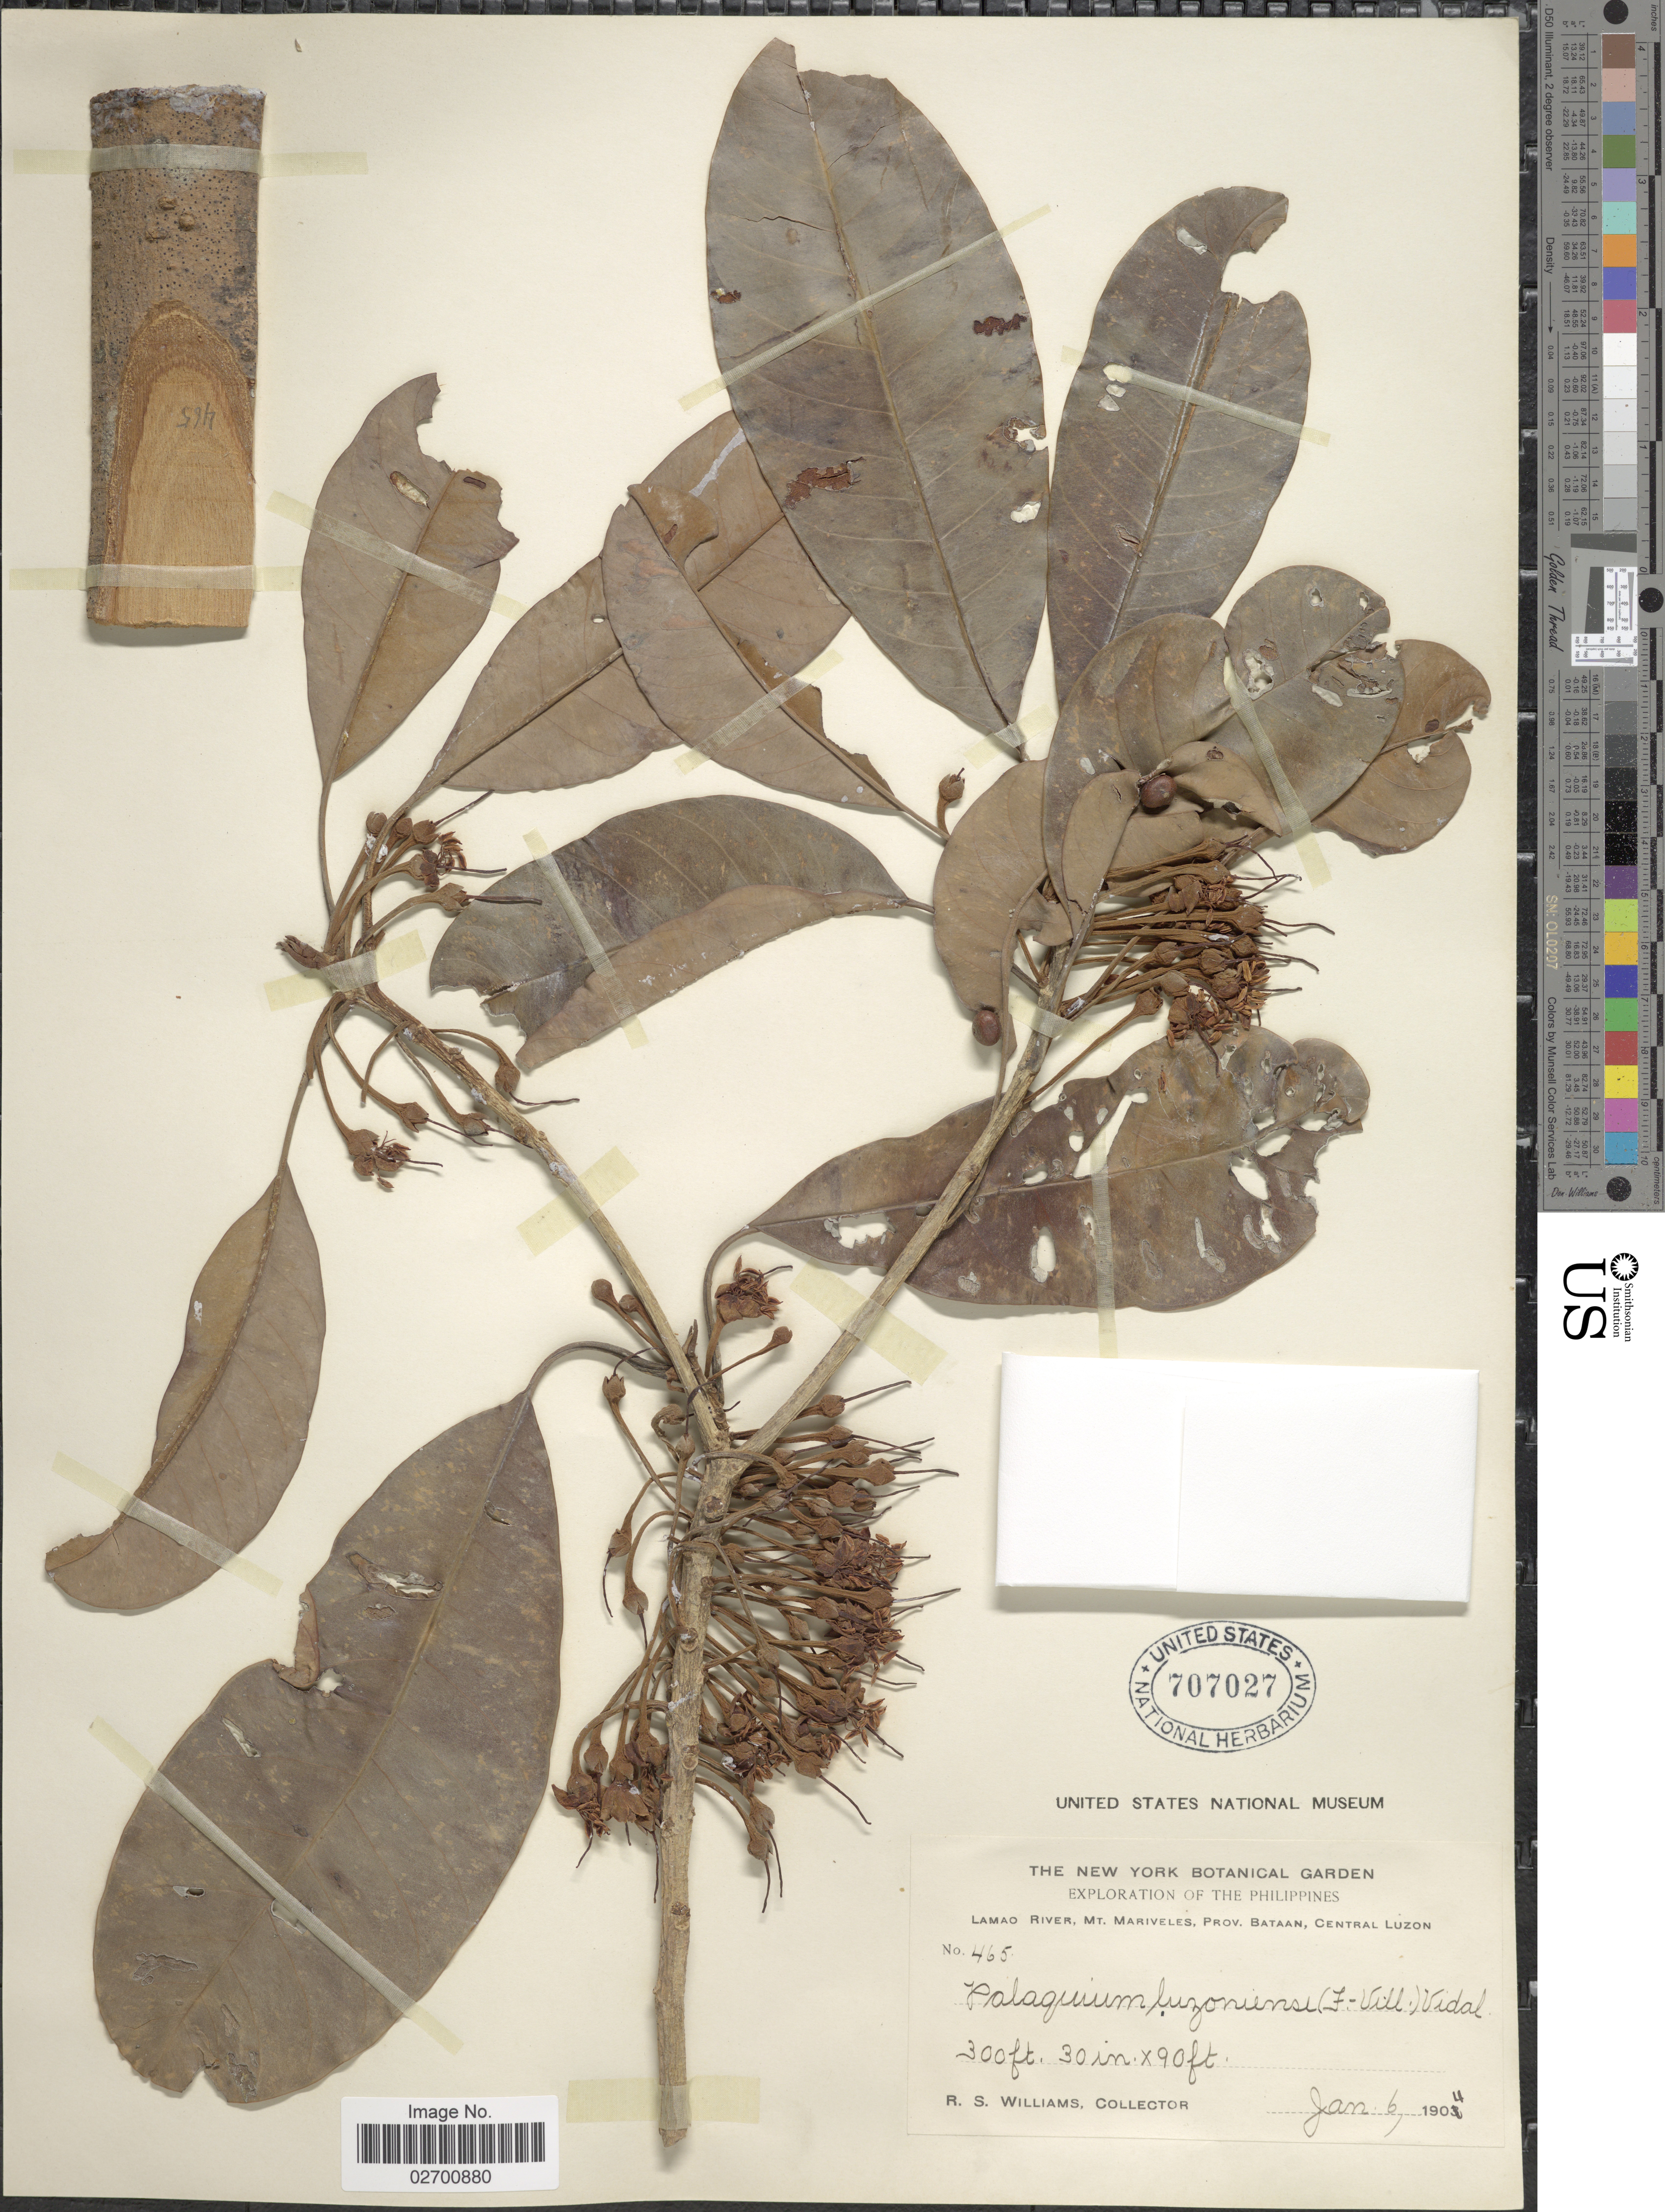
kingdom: Plantae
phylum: Tracheophyta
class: Magnoliopsida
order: Ericales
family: Sapotaceae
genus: Palaquium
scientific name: Palaquium luzoniense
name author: (Fern.-Vill.) S. Vidal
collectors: R. S. Williams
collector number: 465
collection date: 1904-01-06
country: Philippines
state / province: Central Luzon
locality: Lamao River, Mt. Mariveles, Prov. Bataan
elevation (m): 91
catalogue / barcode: US 707027